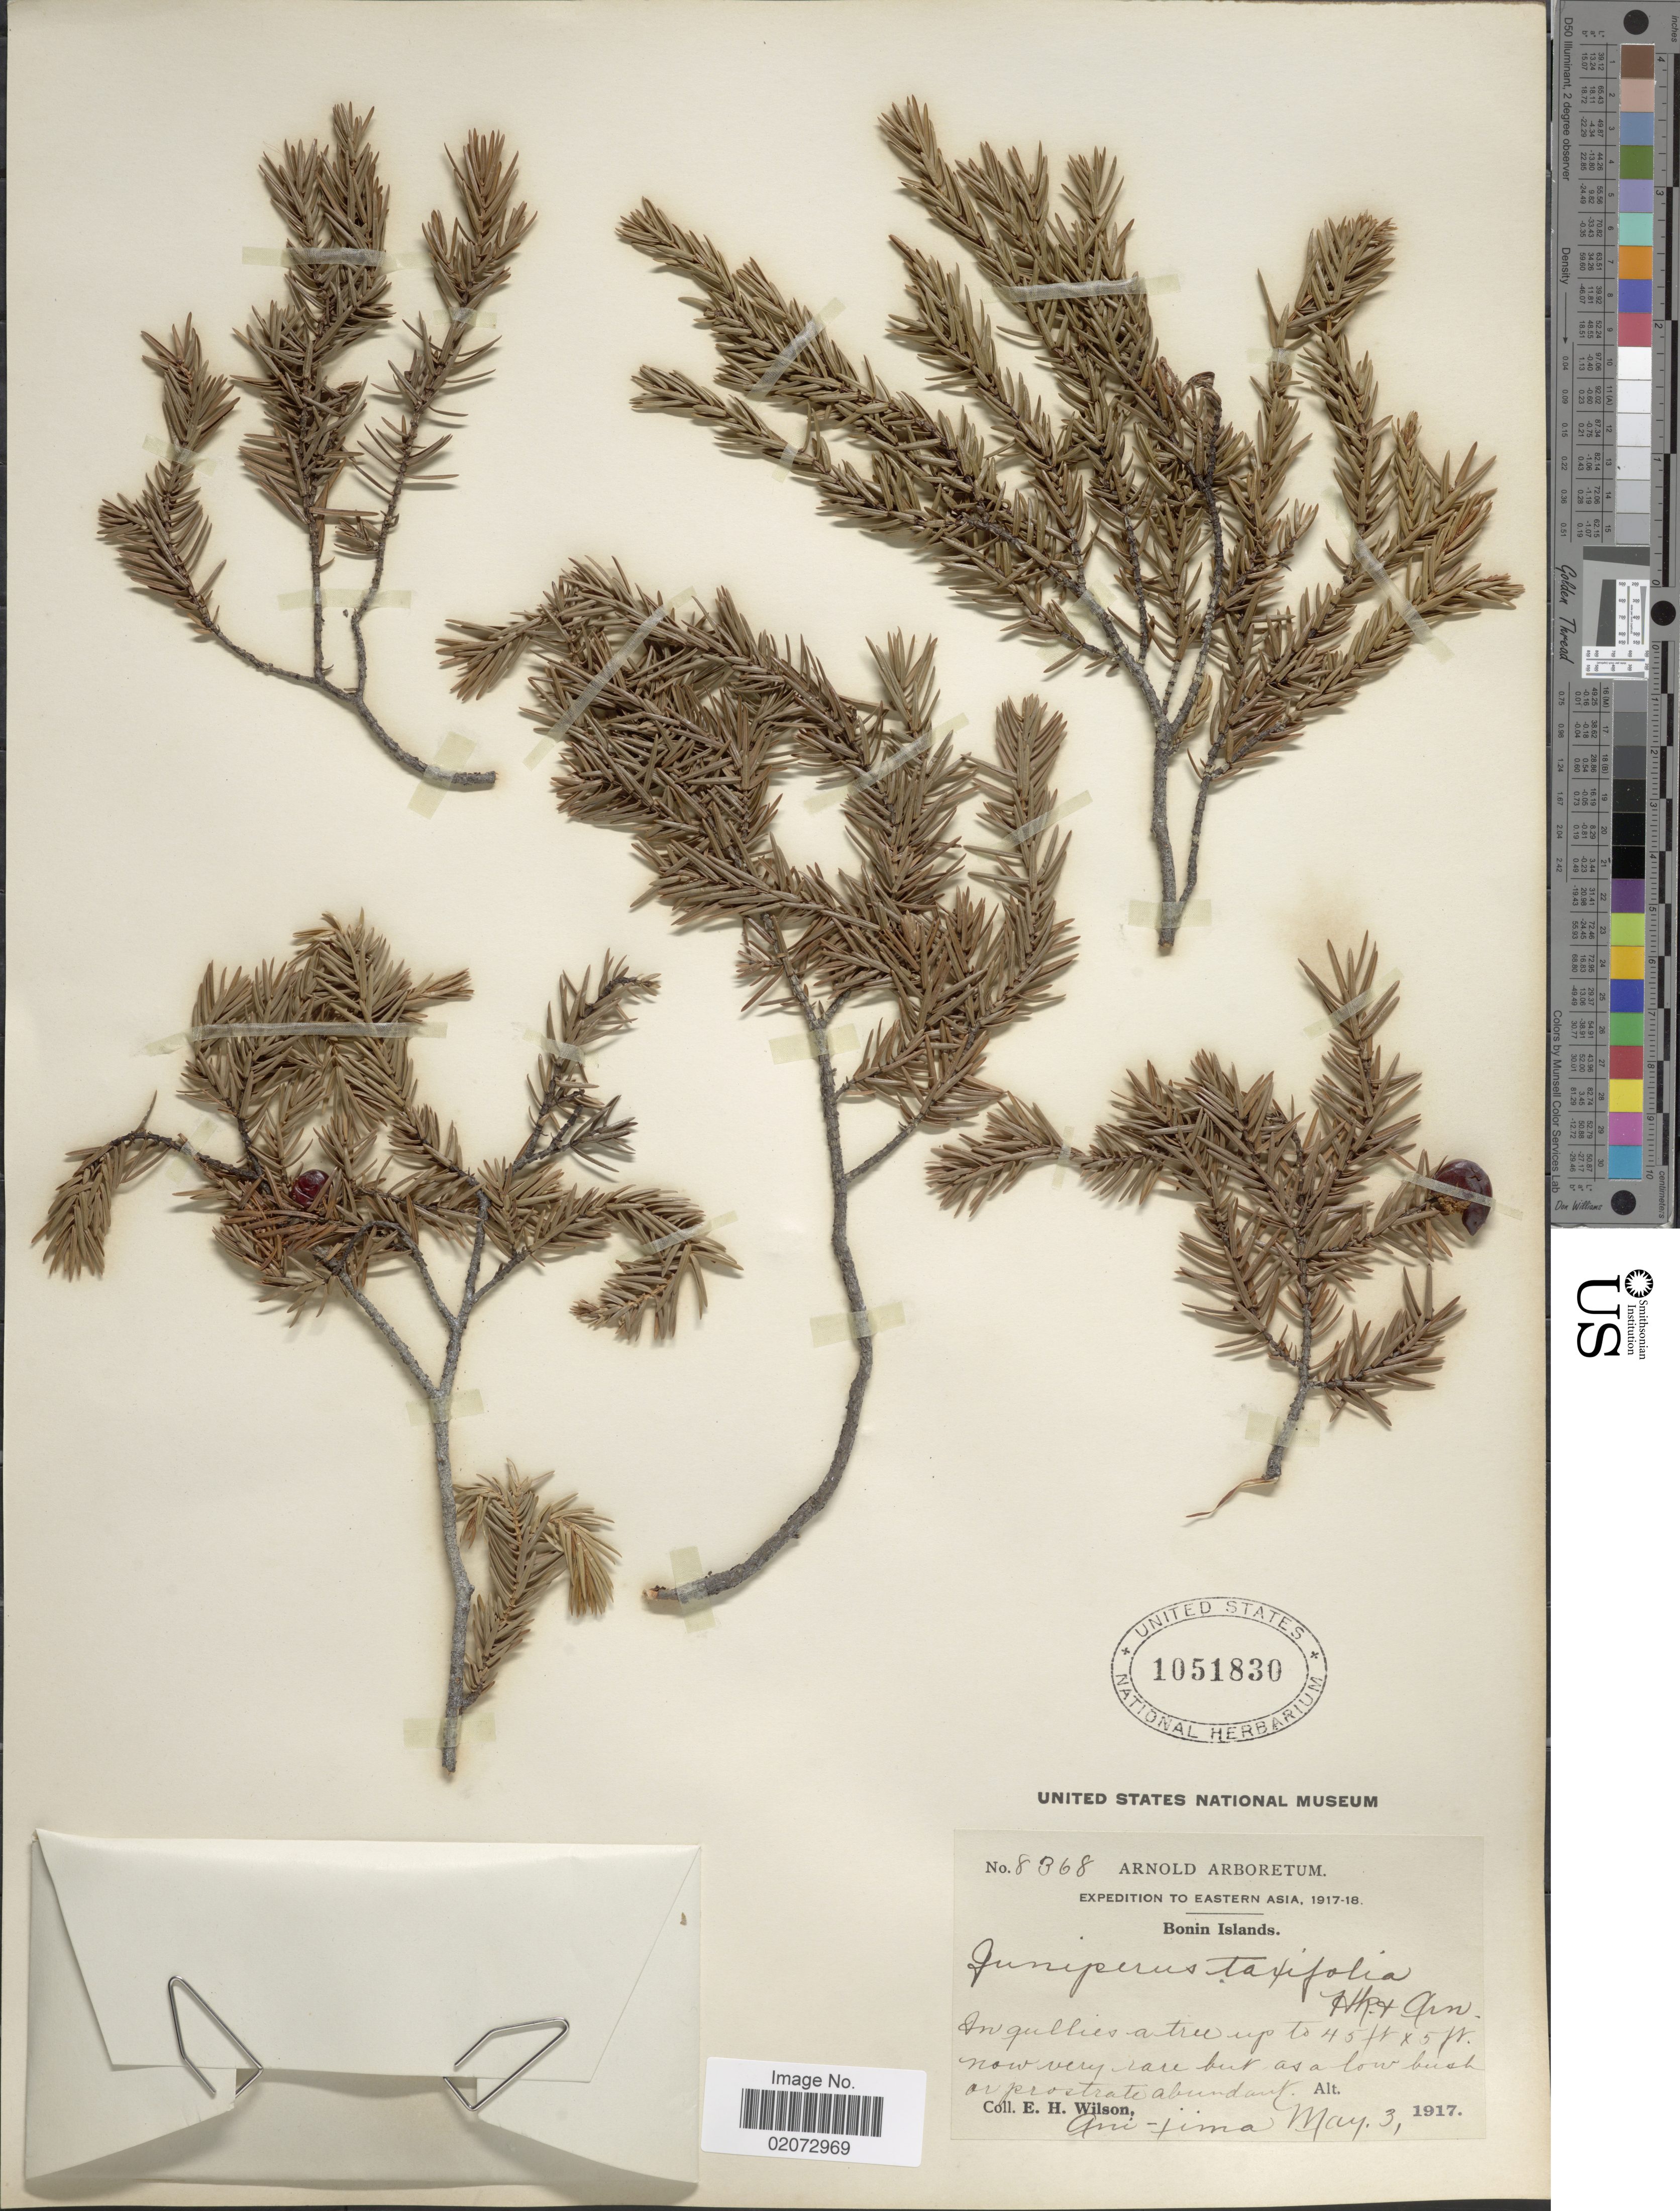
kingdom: Plantae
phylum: Tracheophyta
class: Pinopsida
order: Pinales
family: Cupressaceae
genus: Juniperus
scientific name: Juniperus taxifolia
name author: Hook. & Arn.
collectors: E. Wilson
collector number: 8368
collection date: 1917-05-03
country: Japan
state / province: Tokyo, Federal City of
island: Bonin Islands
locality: Bonin Islands. Ani-jima. Eastern Asia.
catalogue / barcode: US 1051830